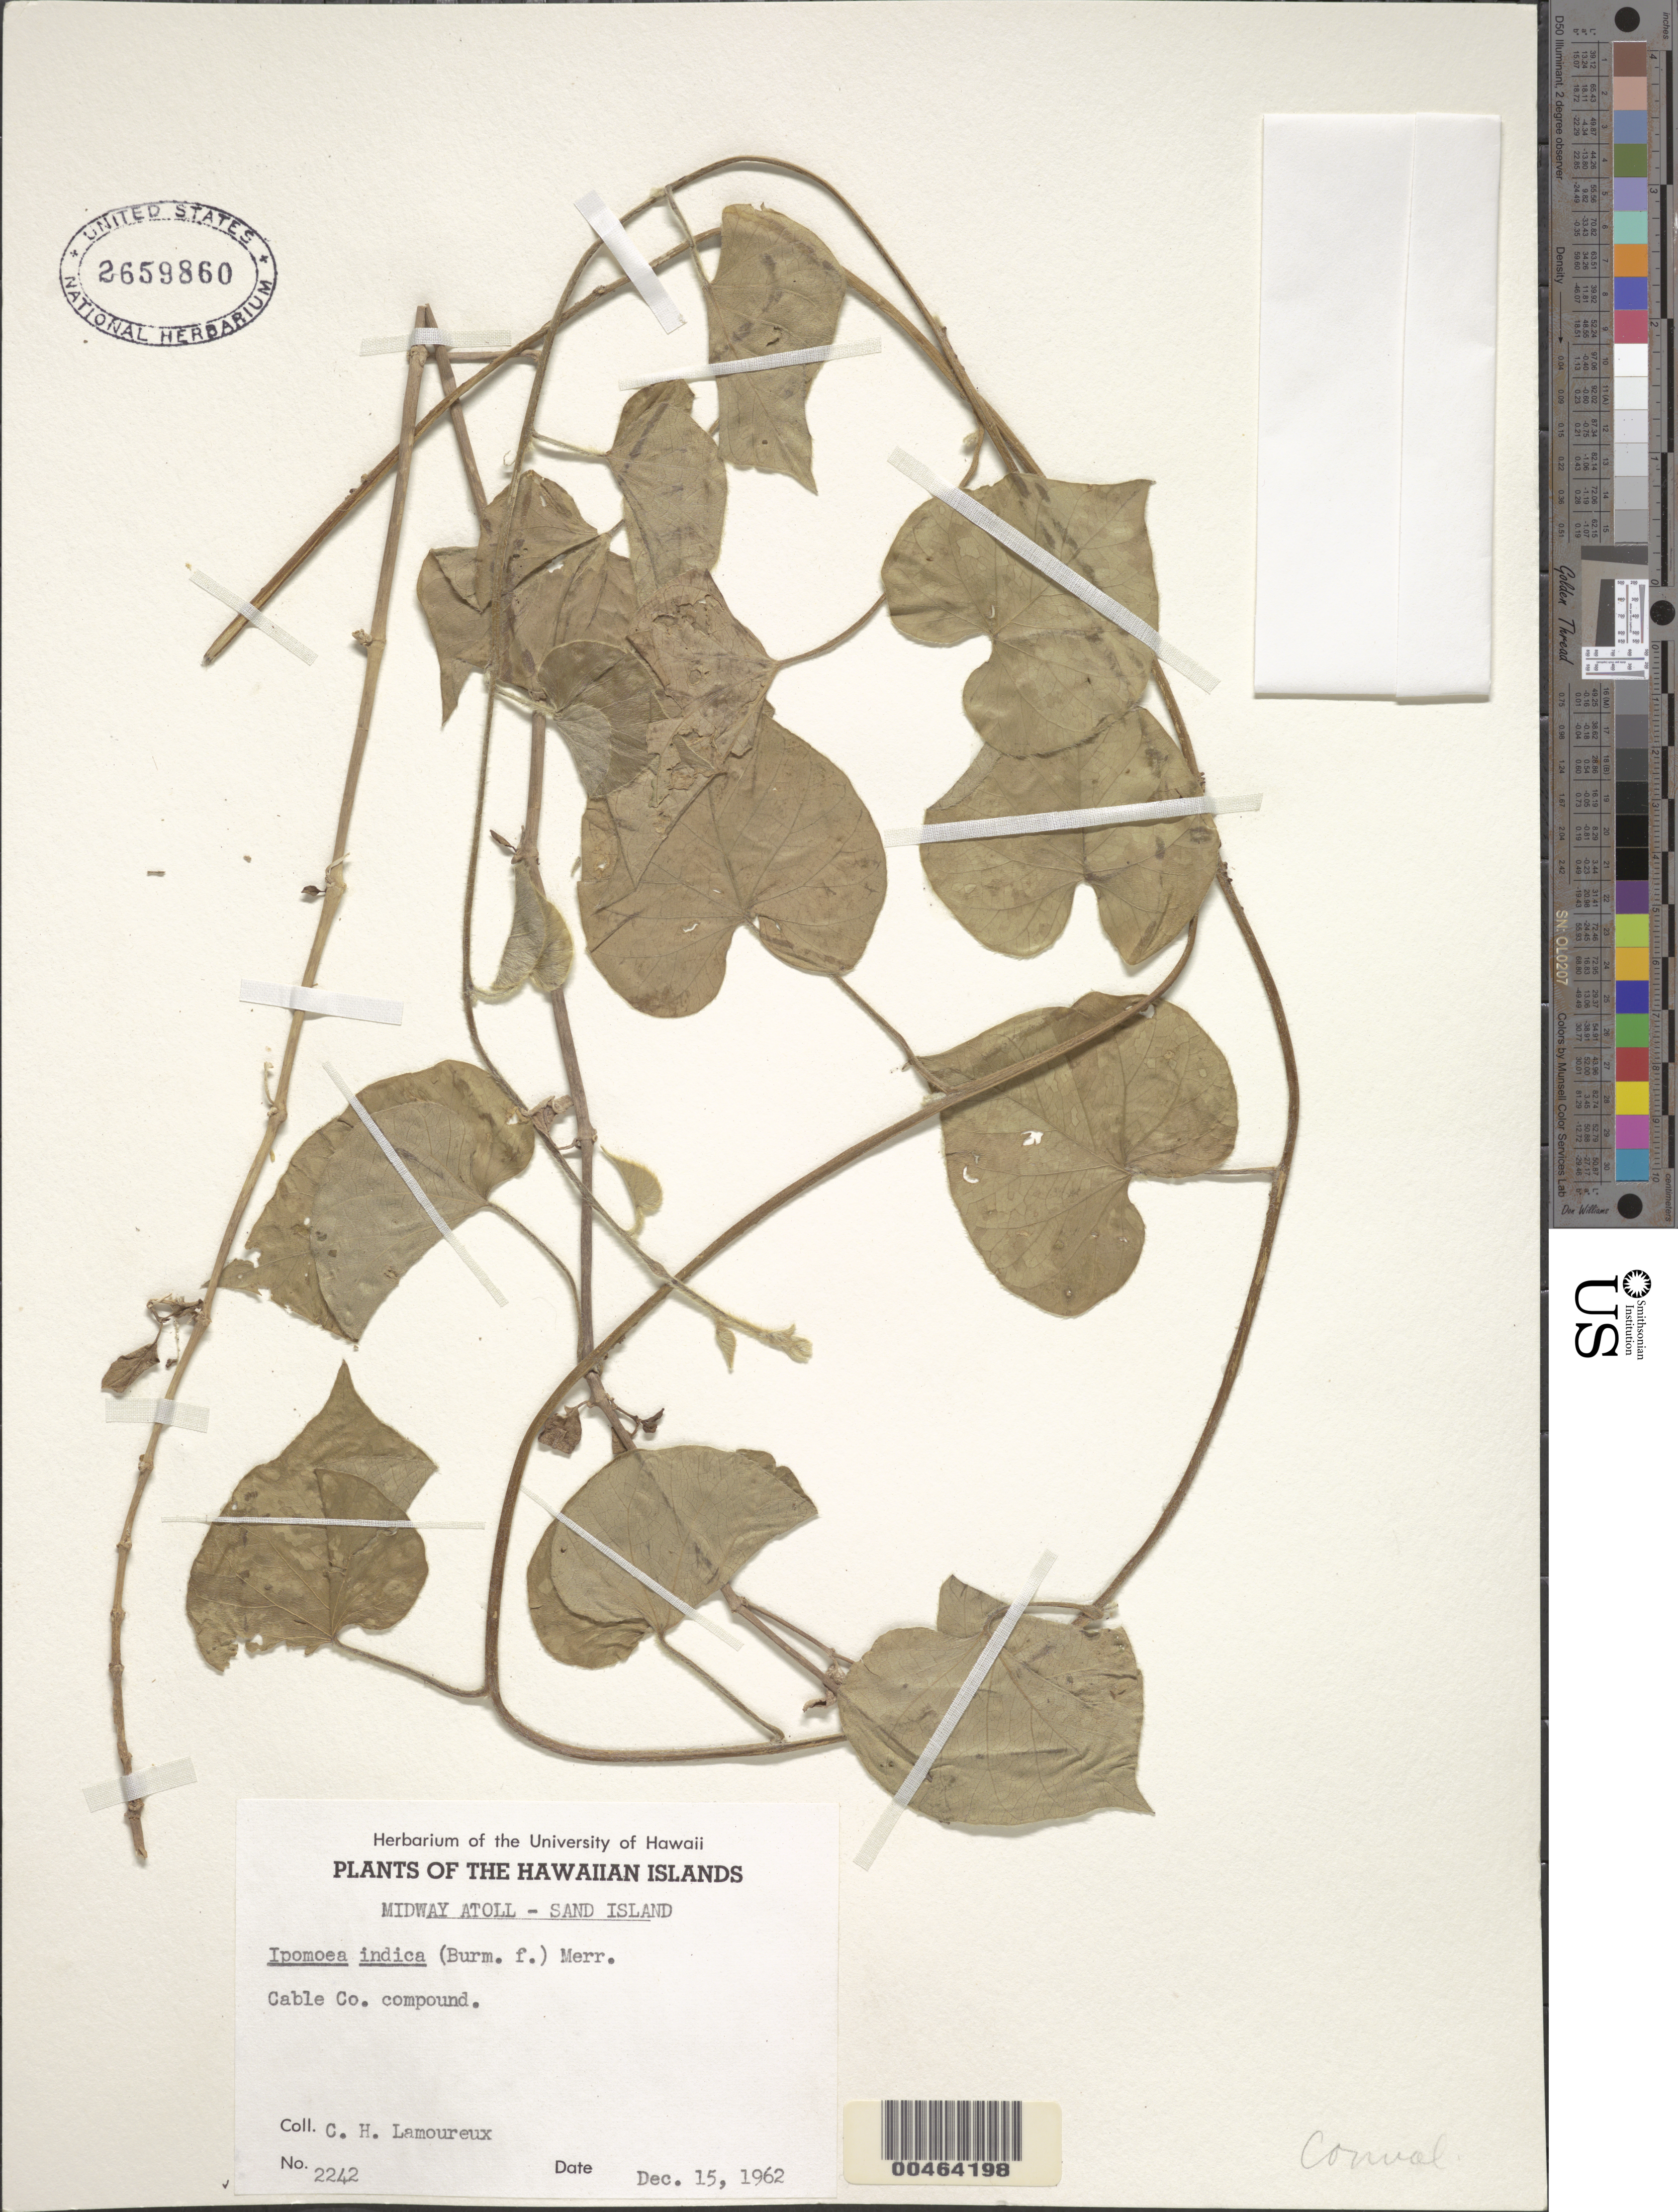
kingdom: Plantae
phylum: Tracheophyta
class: Magnoliopsida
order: Solanales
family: Convolvulaceae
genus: Ipomoea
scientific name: Ipomoea indica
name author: (Burm.) Merr.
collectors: C. H. Lamoureux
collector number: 2242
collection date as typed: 15 Dec 1962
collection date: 1962-12-15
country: U.S. Administered Pacific Islands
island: Midway Atoll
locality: Cable Co. compound, Sand Islet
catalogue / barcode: US 2659860